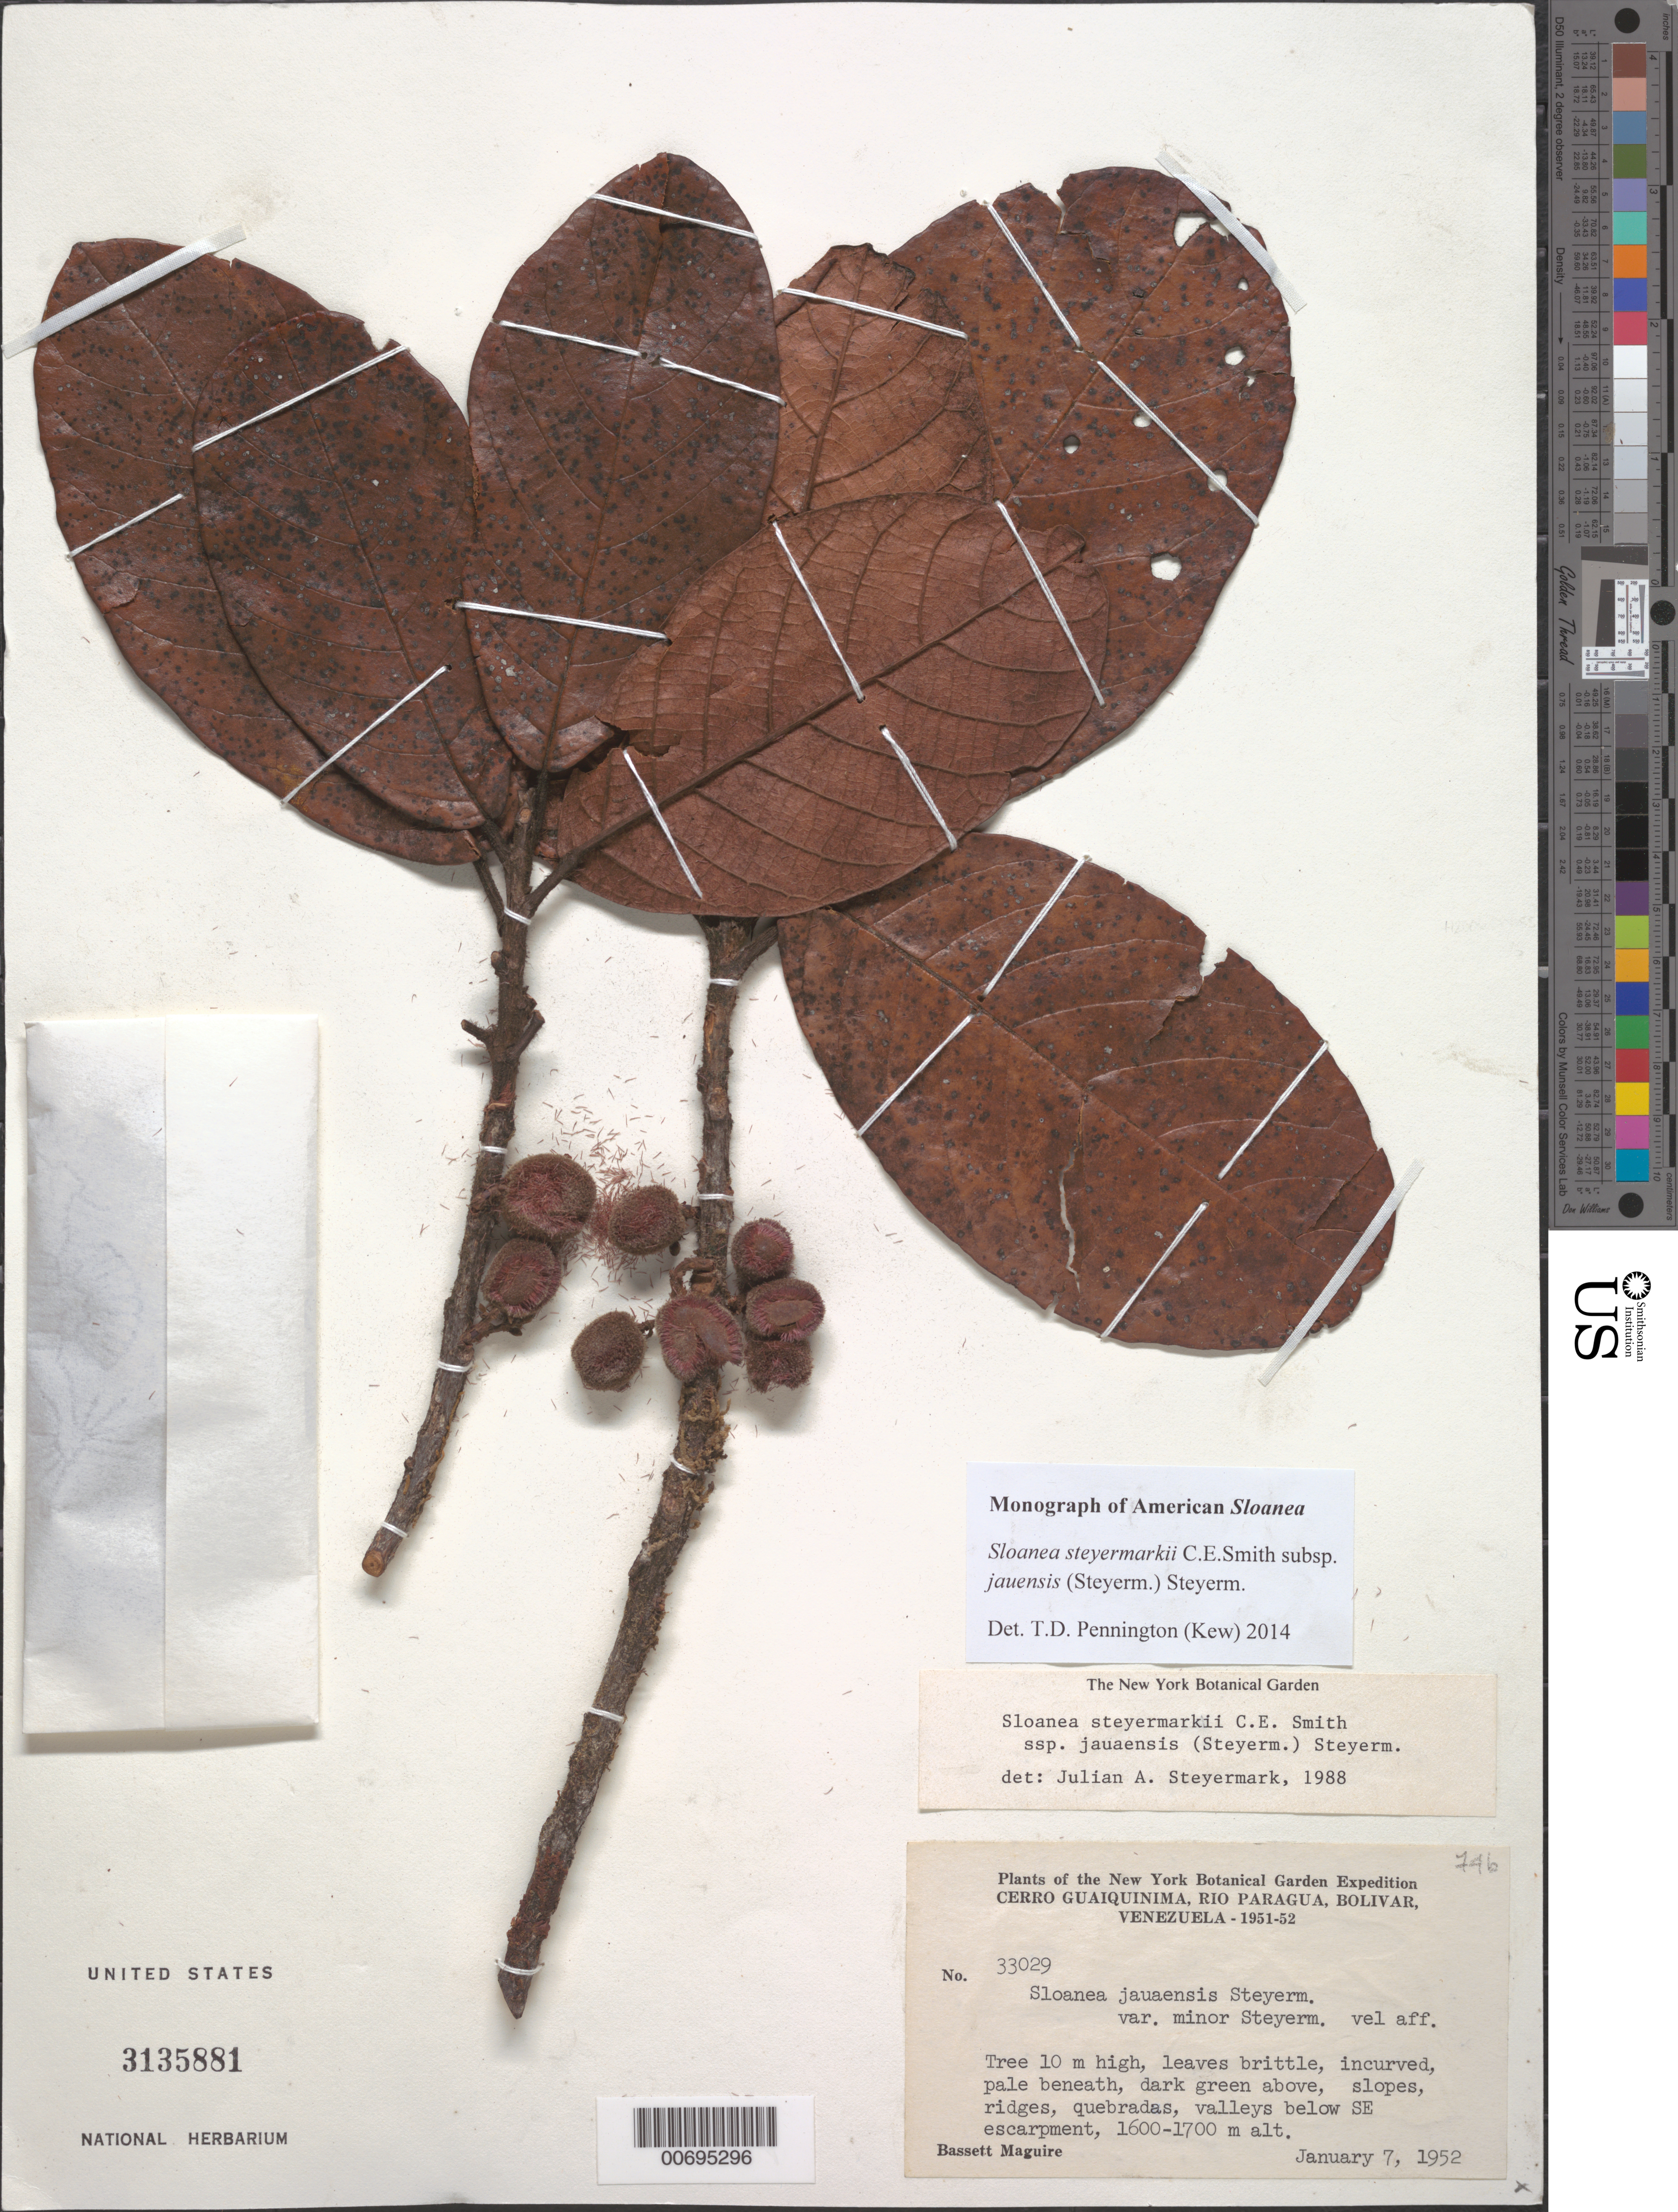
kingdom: Plantae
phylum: Tracheophyta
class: Magnoliopsida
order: Oxalidales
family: Elaeocarpaceae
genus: Sloanea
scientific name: Sloanea steyermarkii subsp. jauaensis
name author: (Steyerm.) Steyerm.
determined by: Steyermark, Julian A., (VEN)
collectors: B. Maguire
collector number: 33029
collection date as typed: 7-Jan-52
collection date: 1952-01-07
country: Venezuela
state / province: Bolívar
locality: Cerro Guaiquinima, Río Paragua, SE escarpment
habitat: Slopes, ridges, quebradas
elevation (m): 1600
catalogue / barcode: US 3135881